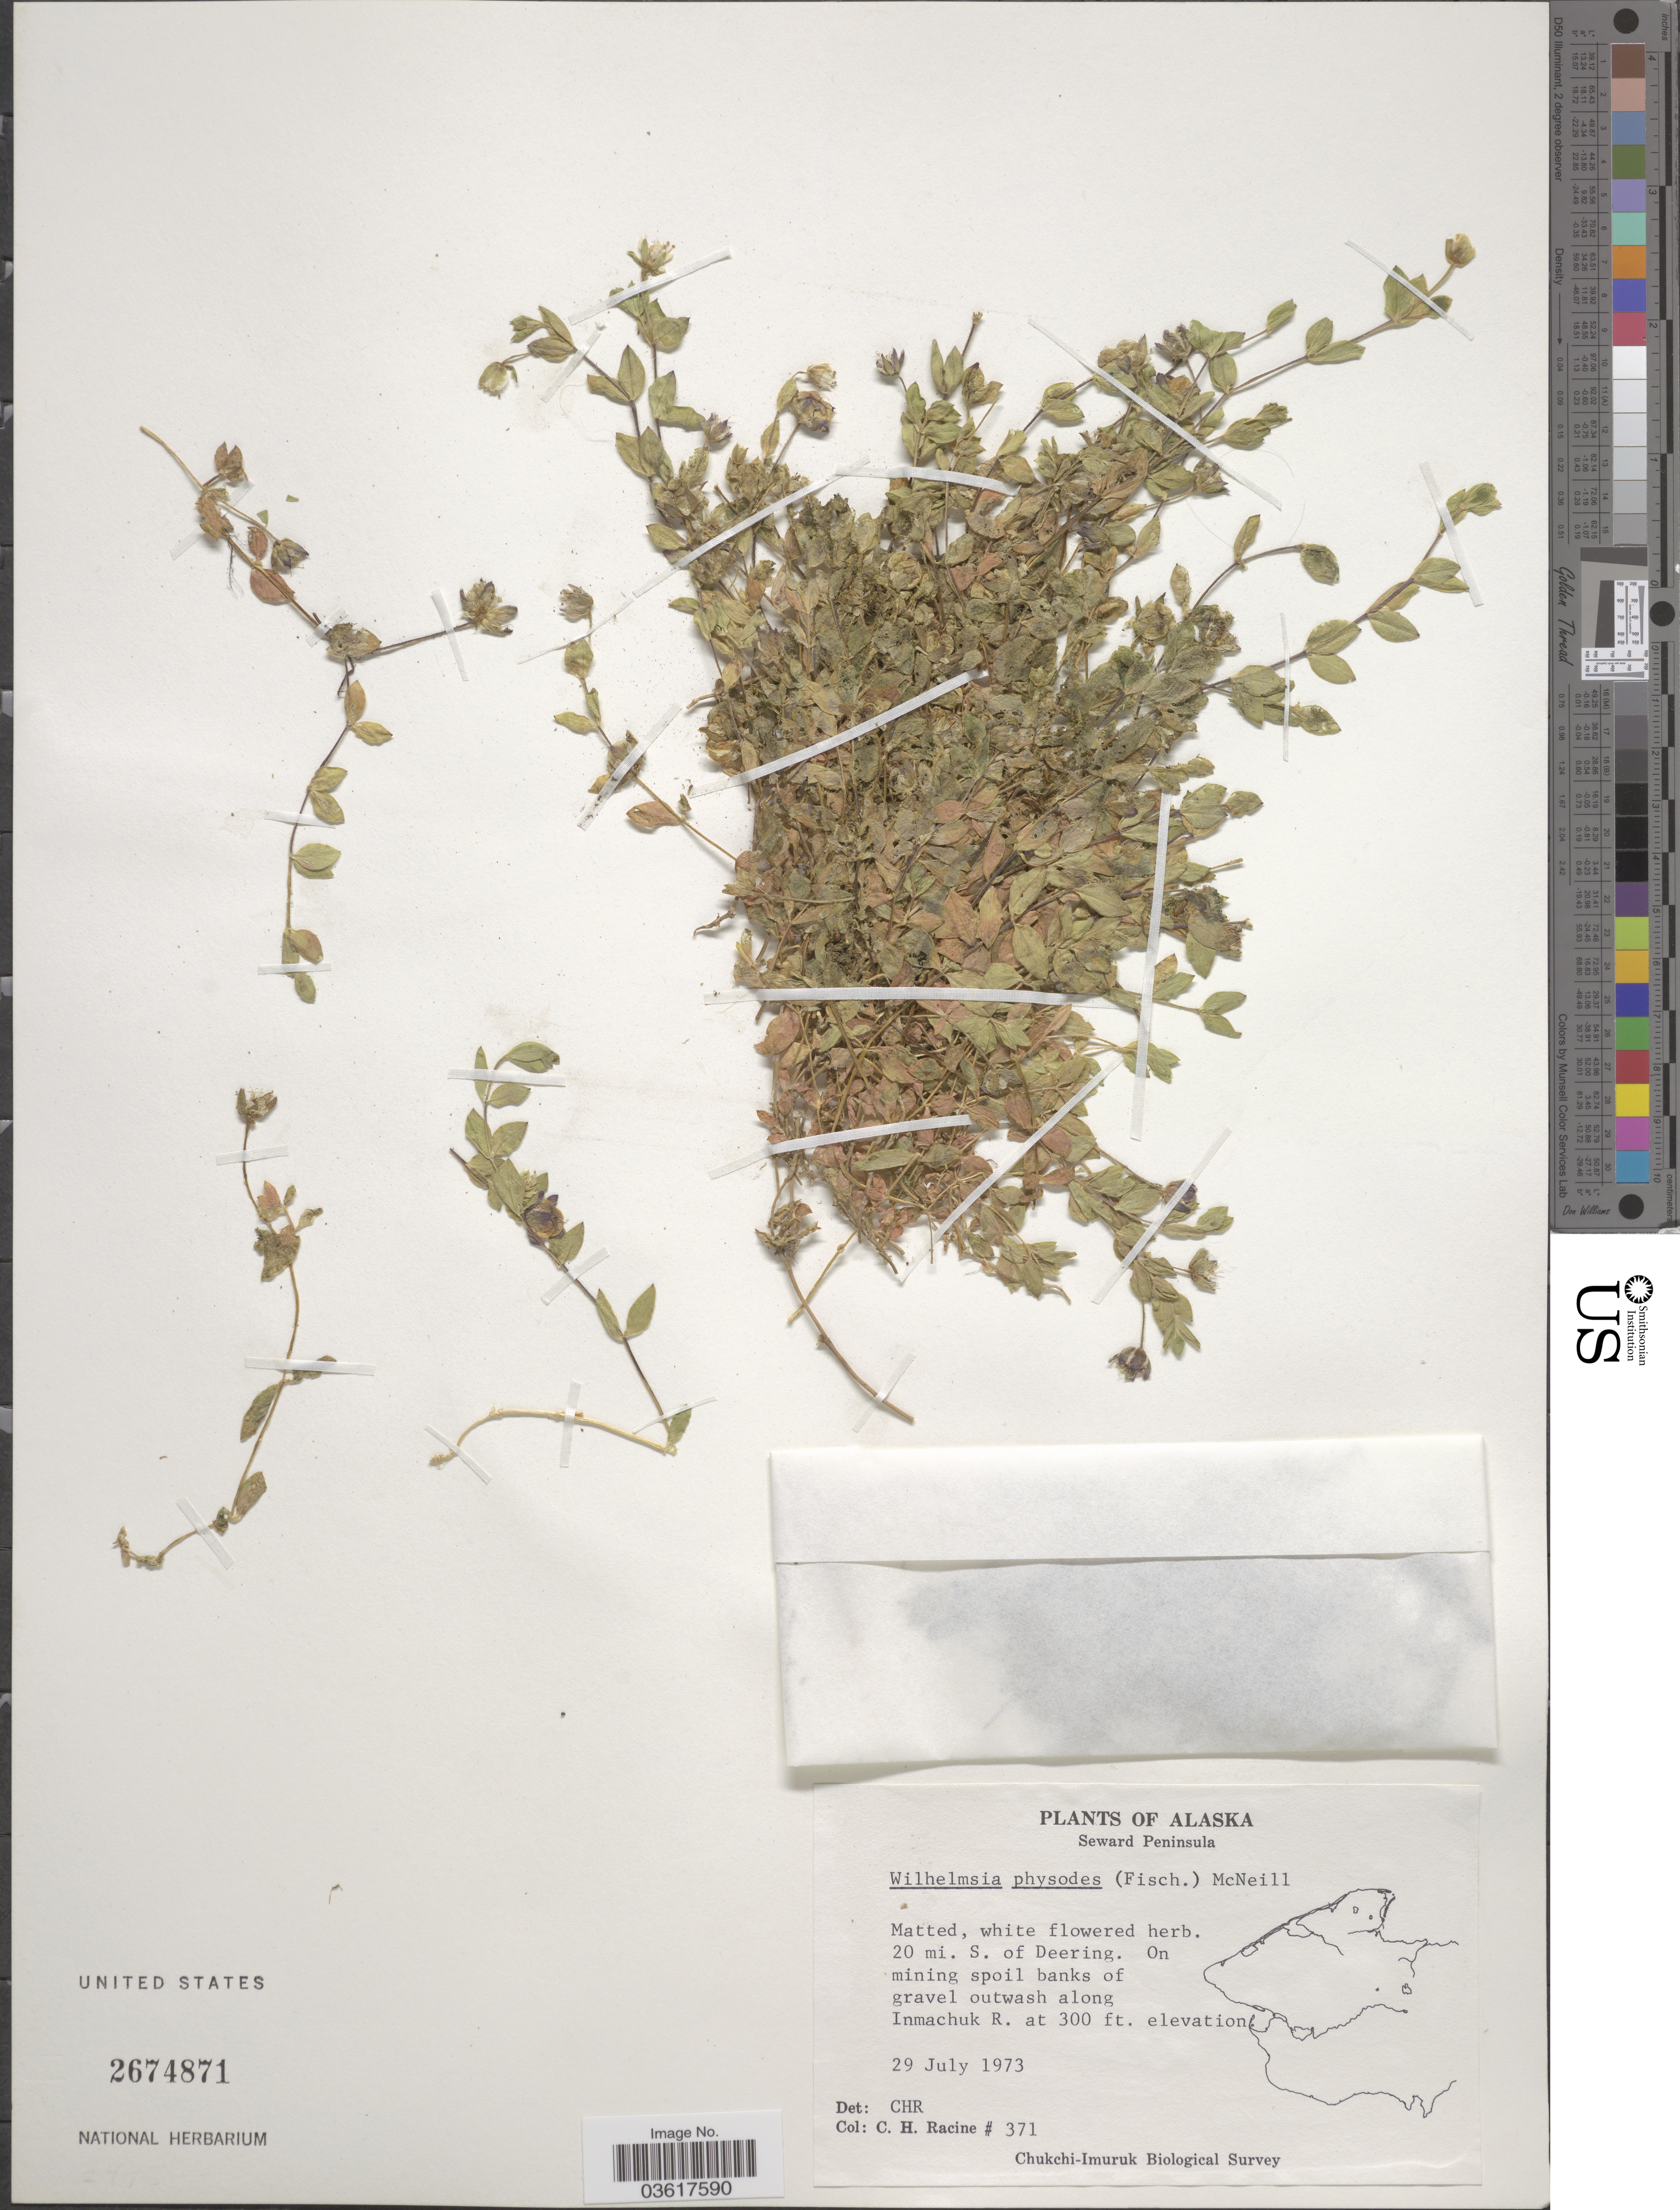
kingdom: Plantae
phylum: Tracheophyta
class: Magnoliopsida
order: Caryophyllales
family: Caryophyllaceae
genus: Wilhelmsia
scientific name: Wilhelmsia sp.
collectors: C. Racine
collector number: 371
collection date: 1973-07-29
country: United States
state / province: Alaska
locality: Seward Peninsula. 20 mi. S. of Deering. On mining spoil banks of gravel outwash along Inmachuk R.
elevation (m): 91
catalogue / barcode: US 2674871